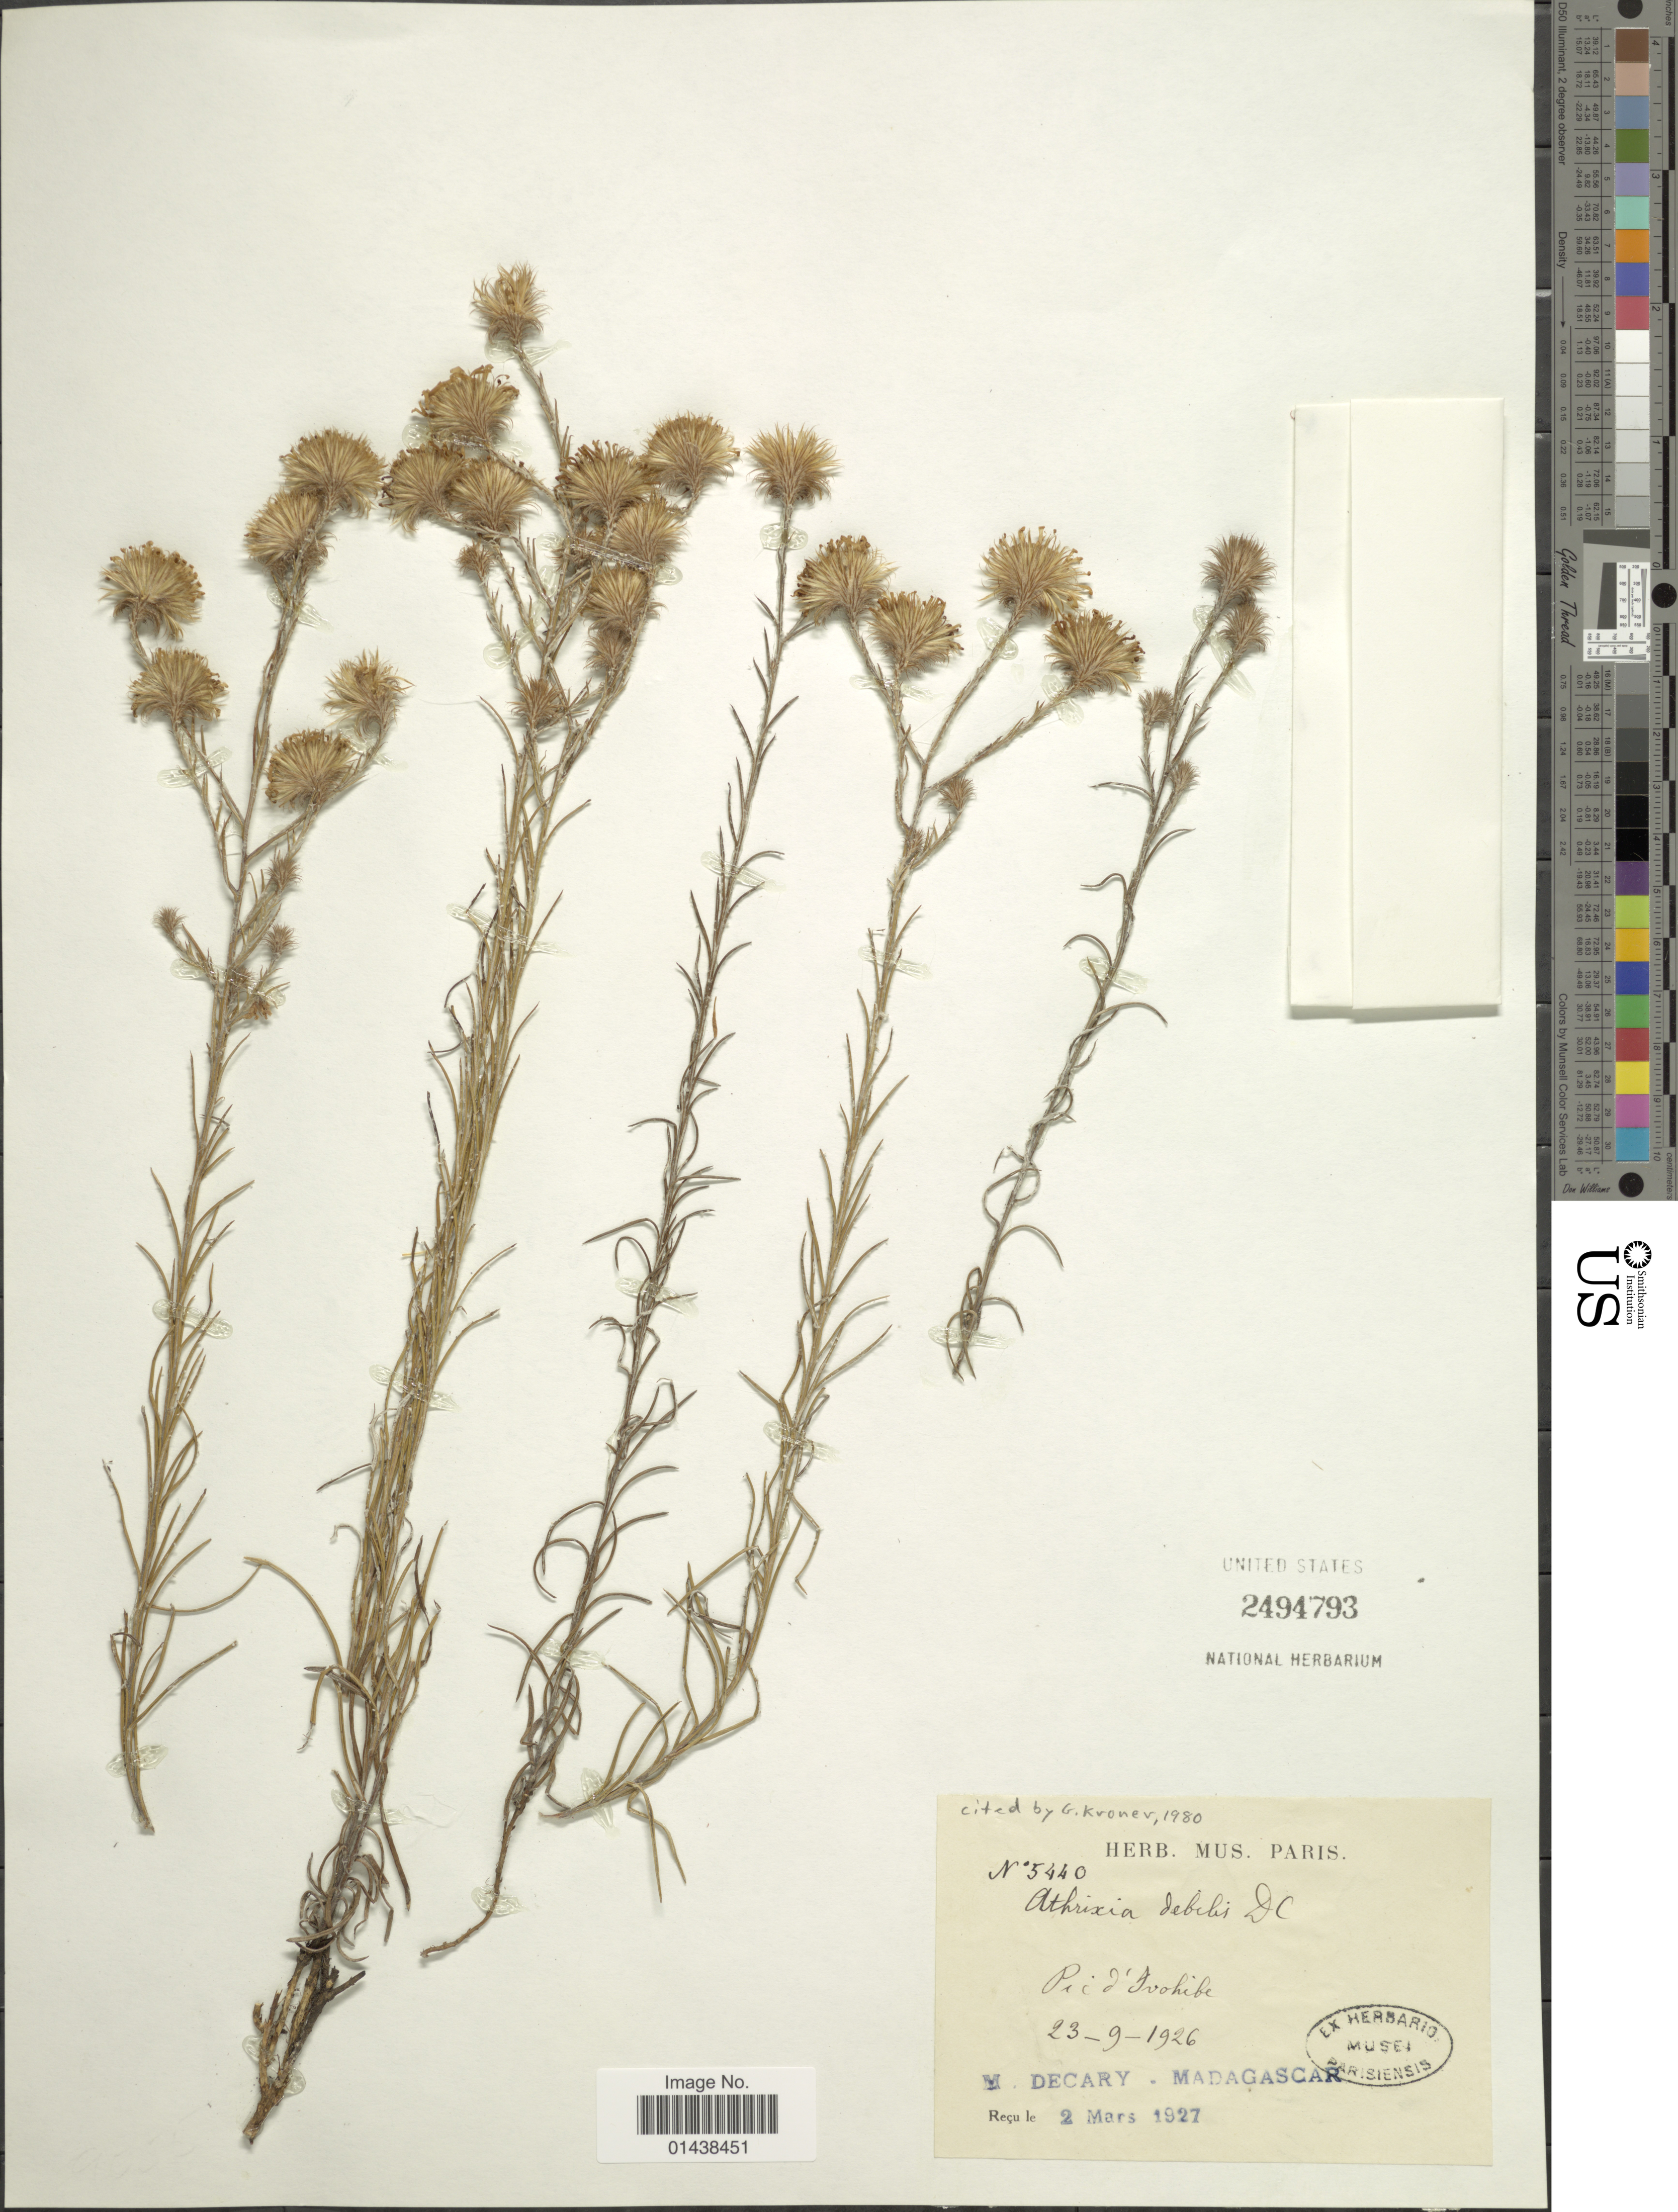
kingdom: Plantae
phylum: Tracheophyta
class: Magnoliopsida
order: Asterales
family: Asteraceae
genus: Athrixia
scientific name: Athrixia debilis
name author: DC.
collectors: R. Decary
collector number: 5440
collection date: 1927-03-02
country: Madagascar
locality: Picd'Ivohibe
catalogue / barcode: US 2494793